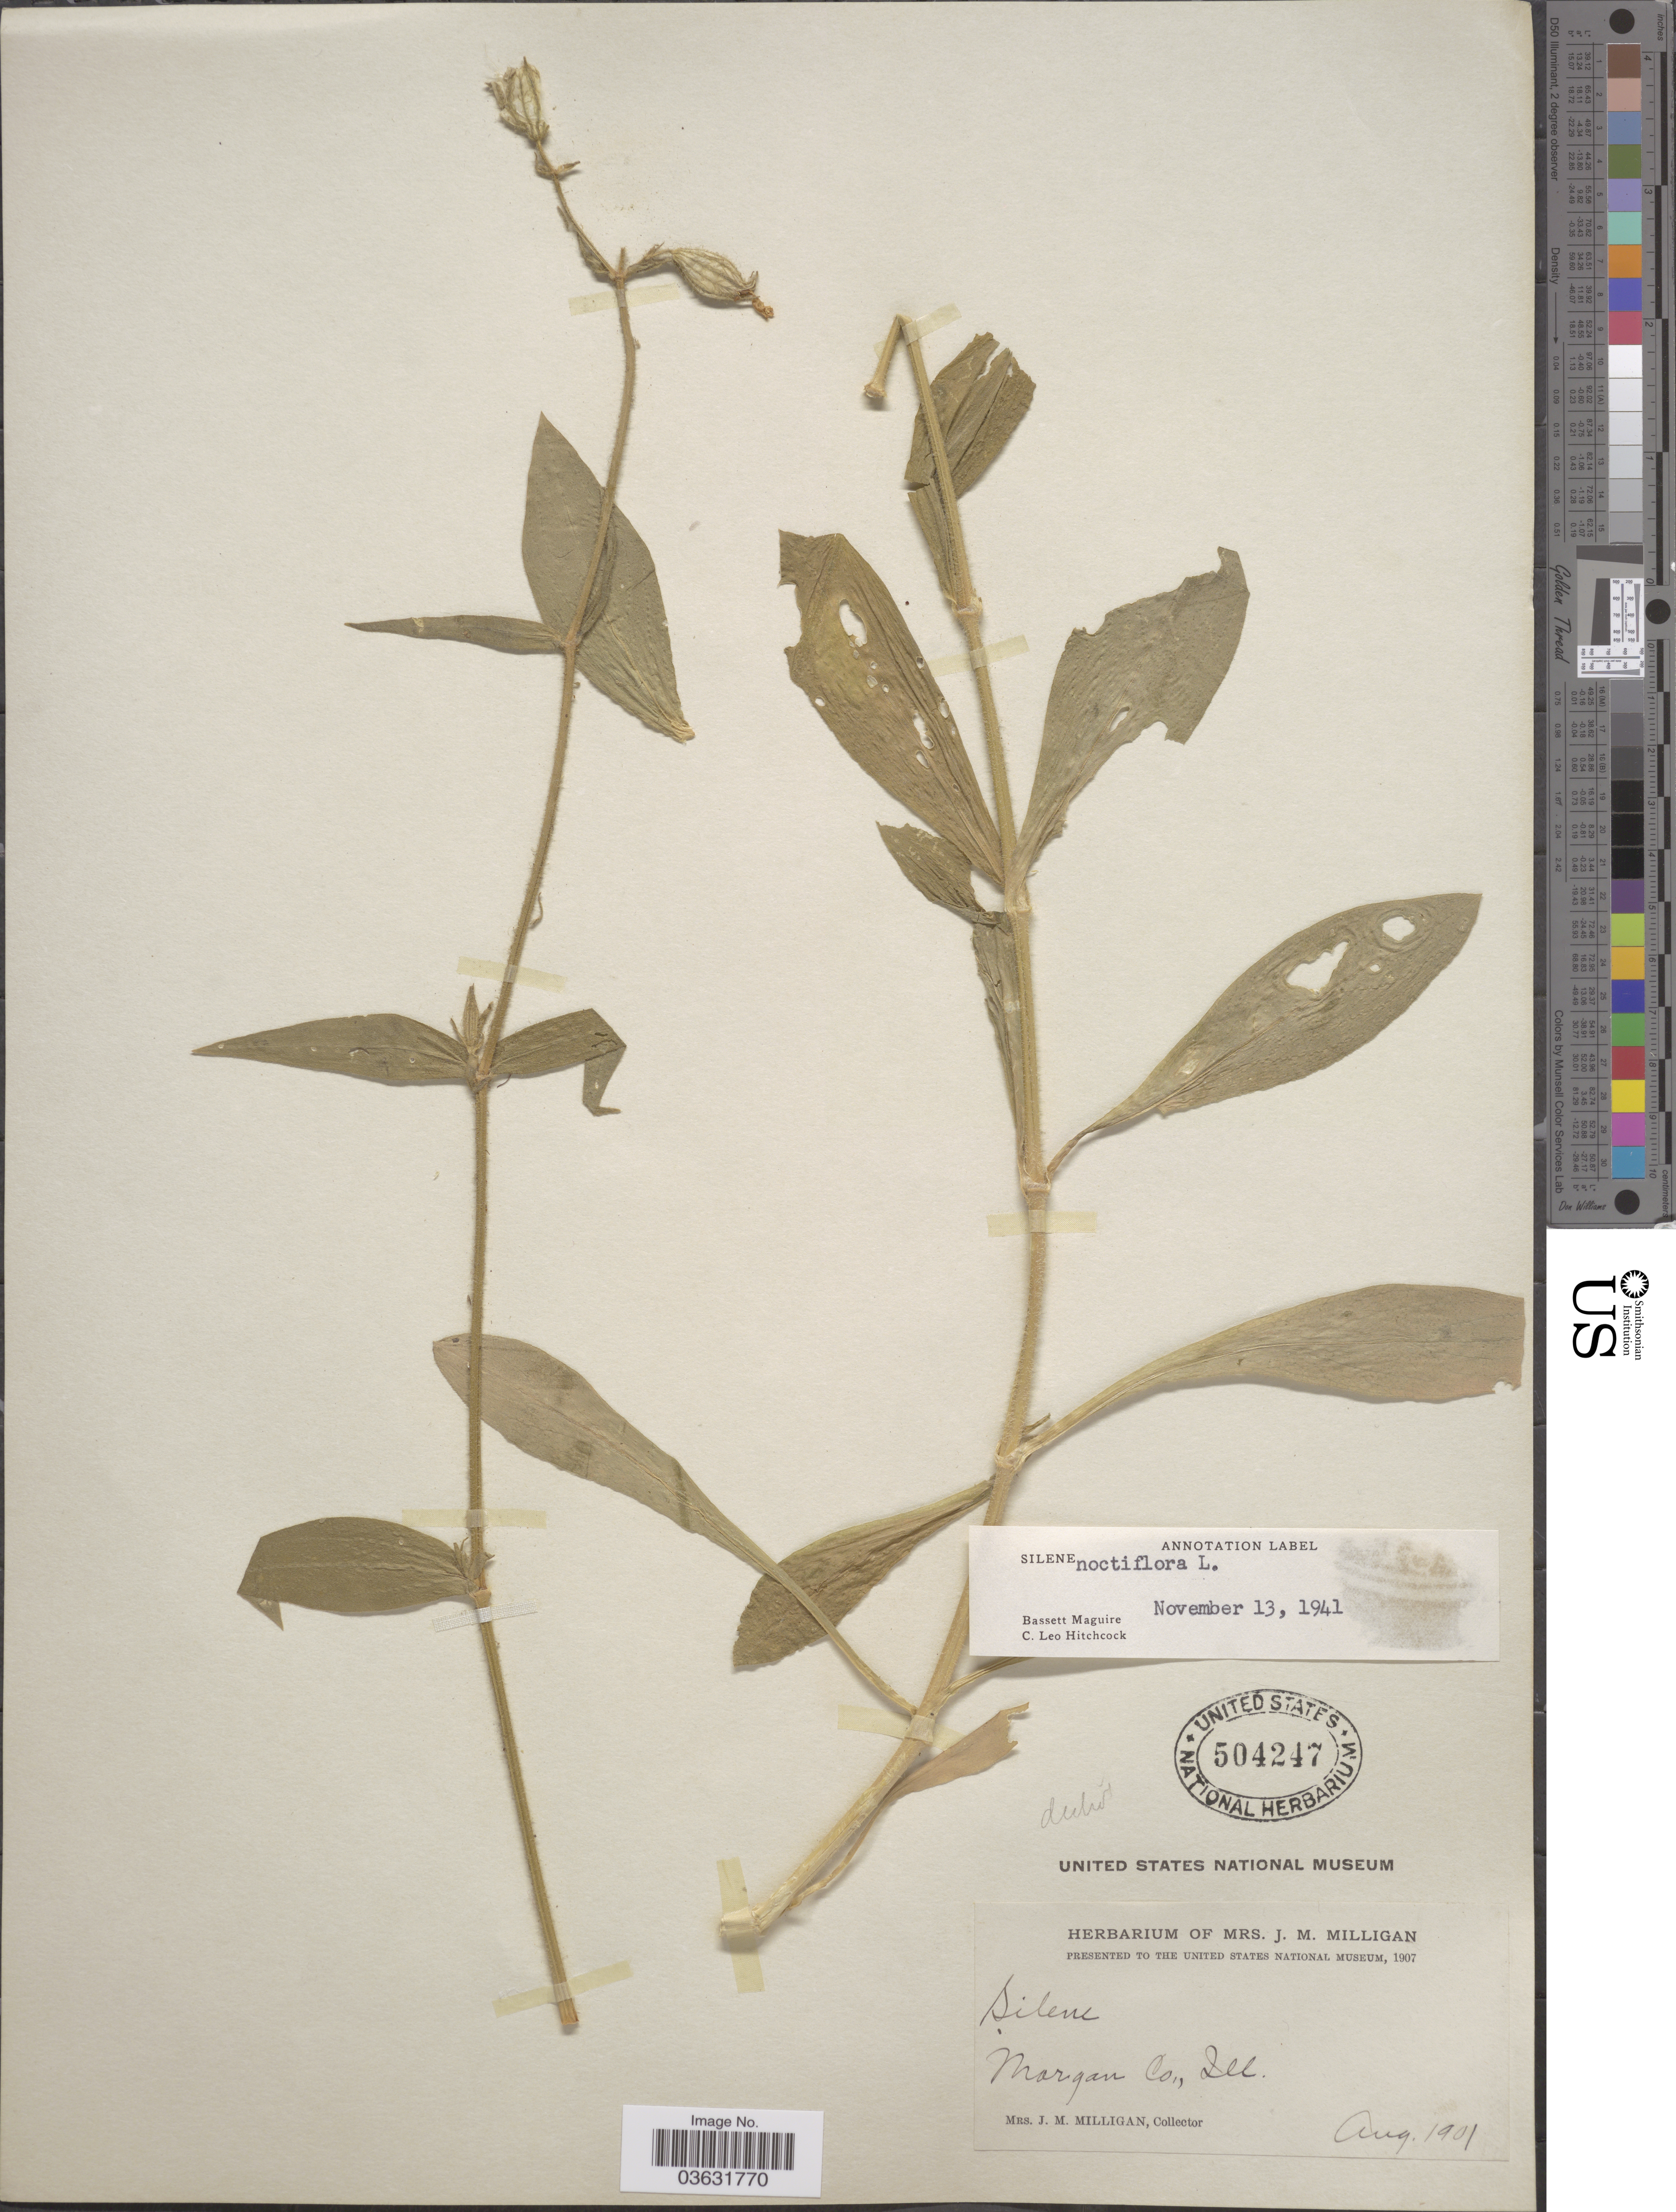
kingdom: Plantae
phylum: Tracheophyta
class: Magnoliopsida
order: Caryophyllales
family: Caryophyllaceae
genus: Silene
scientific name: Silene noctiflora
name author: L.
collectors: J. Milligan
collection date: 1901-08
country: United States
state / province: Illinois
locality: Morgan Co.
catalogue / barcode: US 504247